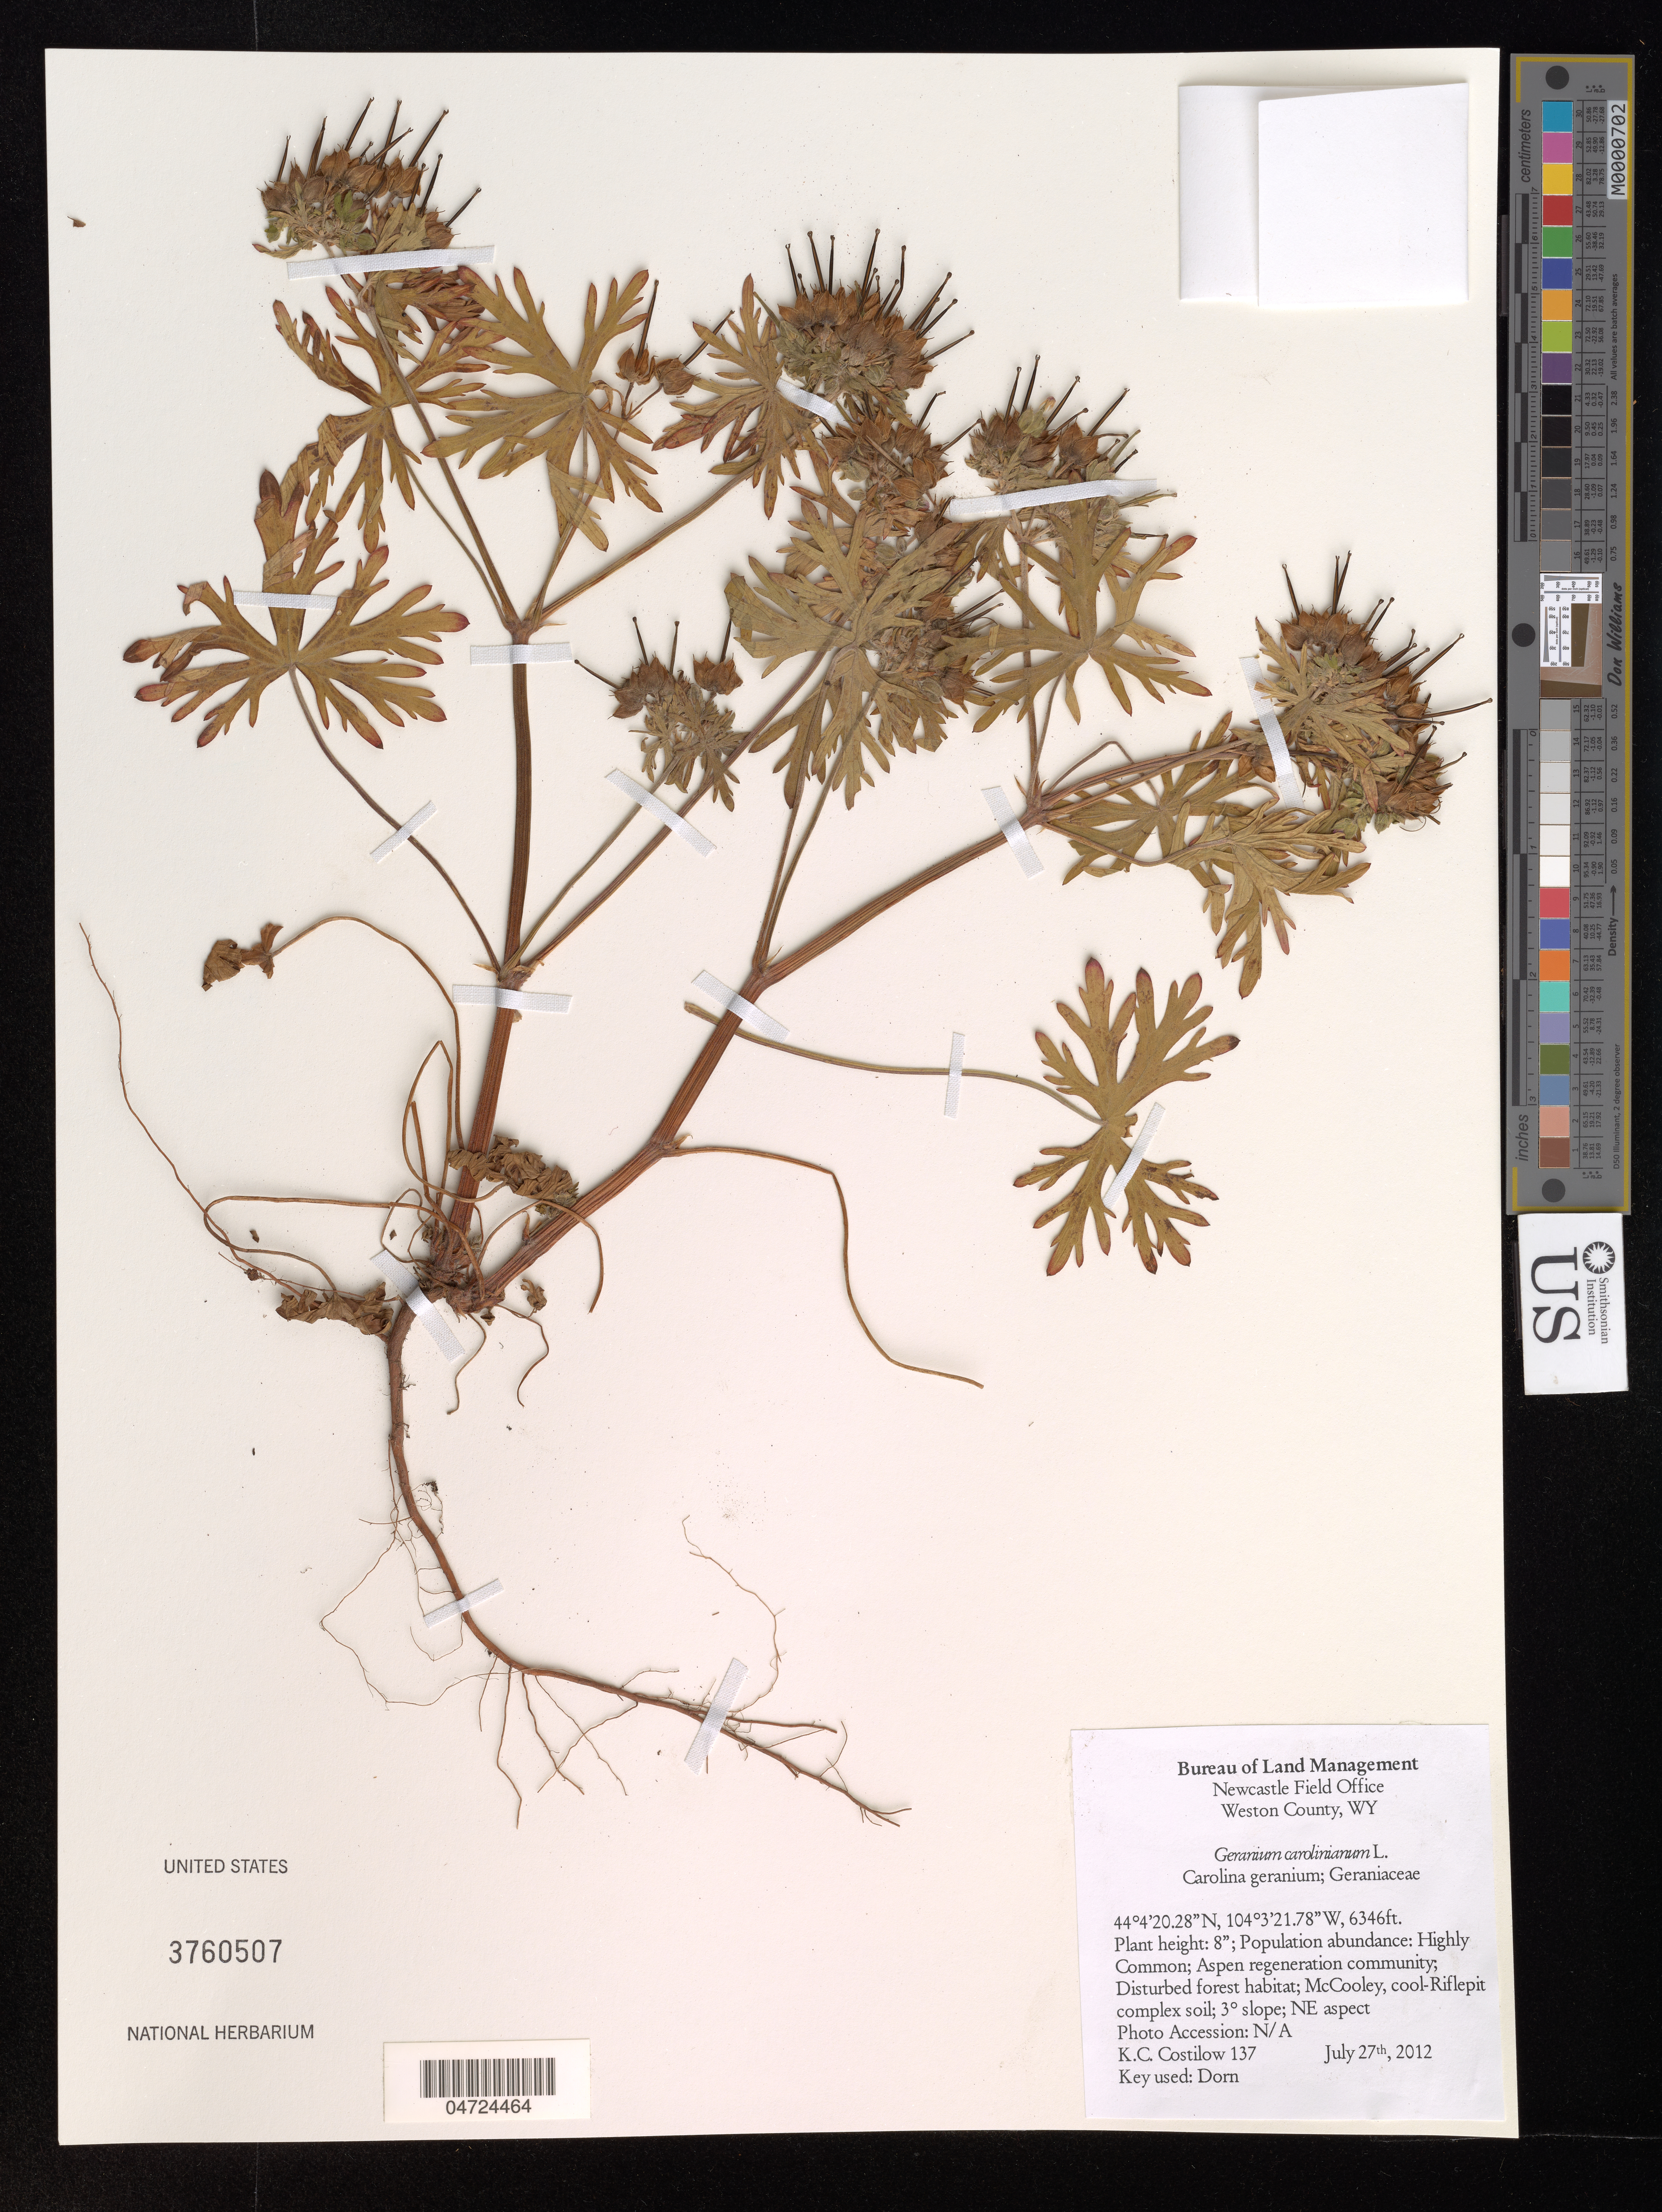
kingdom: Plantae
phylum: Tracheophyta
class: Magnoliopsida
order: Geraniales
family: Geraniaceae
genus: Geranium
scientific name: Geranium carolinianum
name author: L.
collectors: K. Costilow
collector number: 137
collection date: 2012-07-27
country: United States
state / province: Wyoming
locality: Weston County.?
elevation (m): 1934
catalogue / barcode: US 3760507